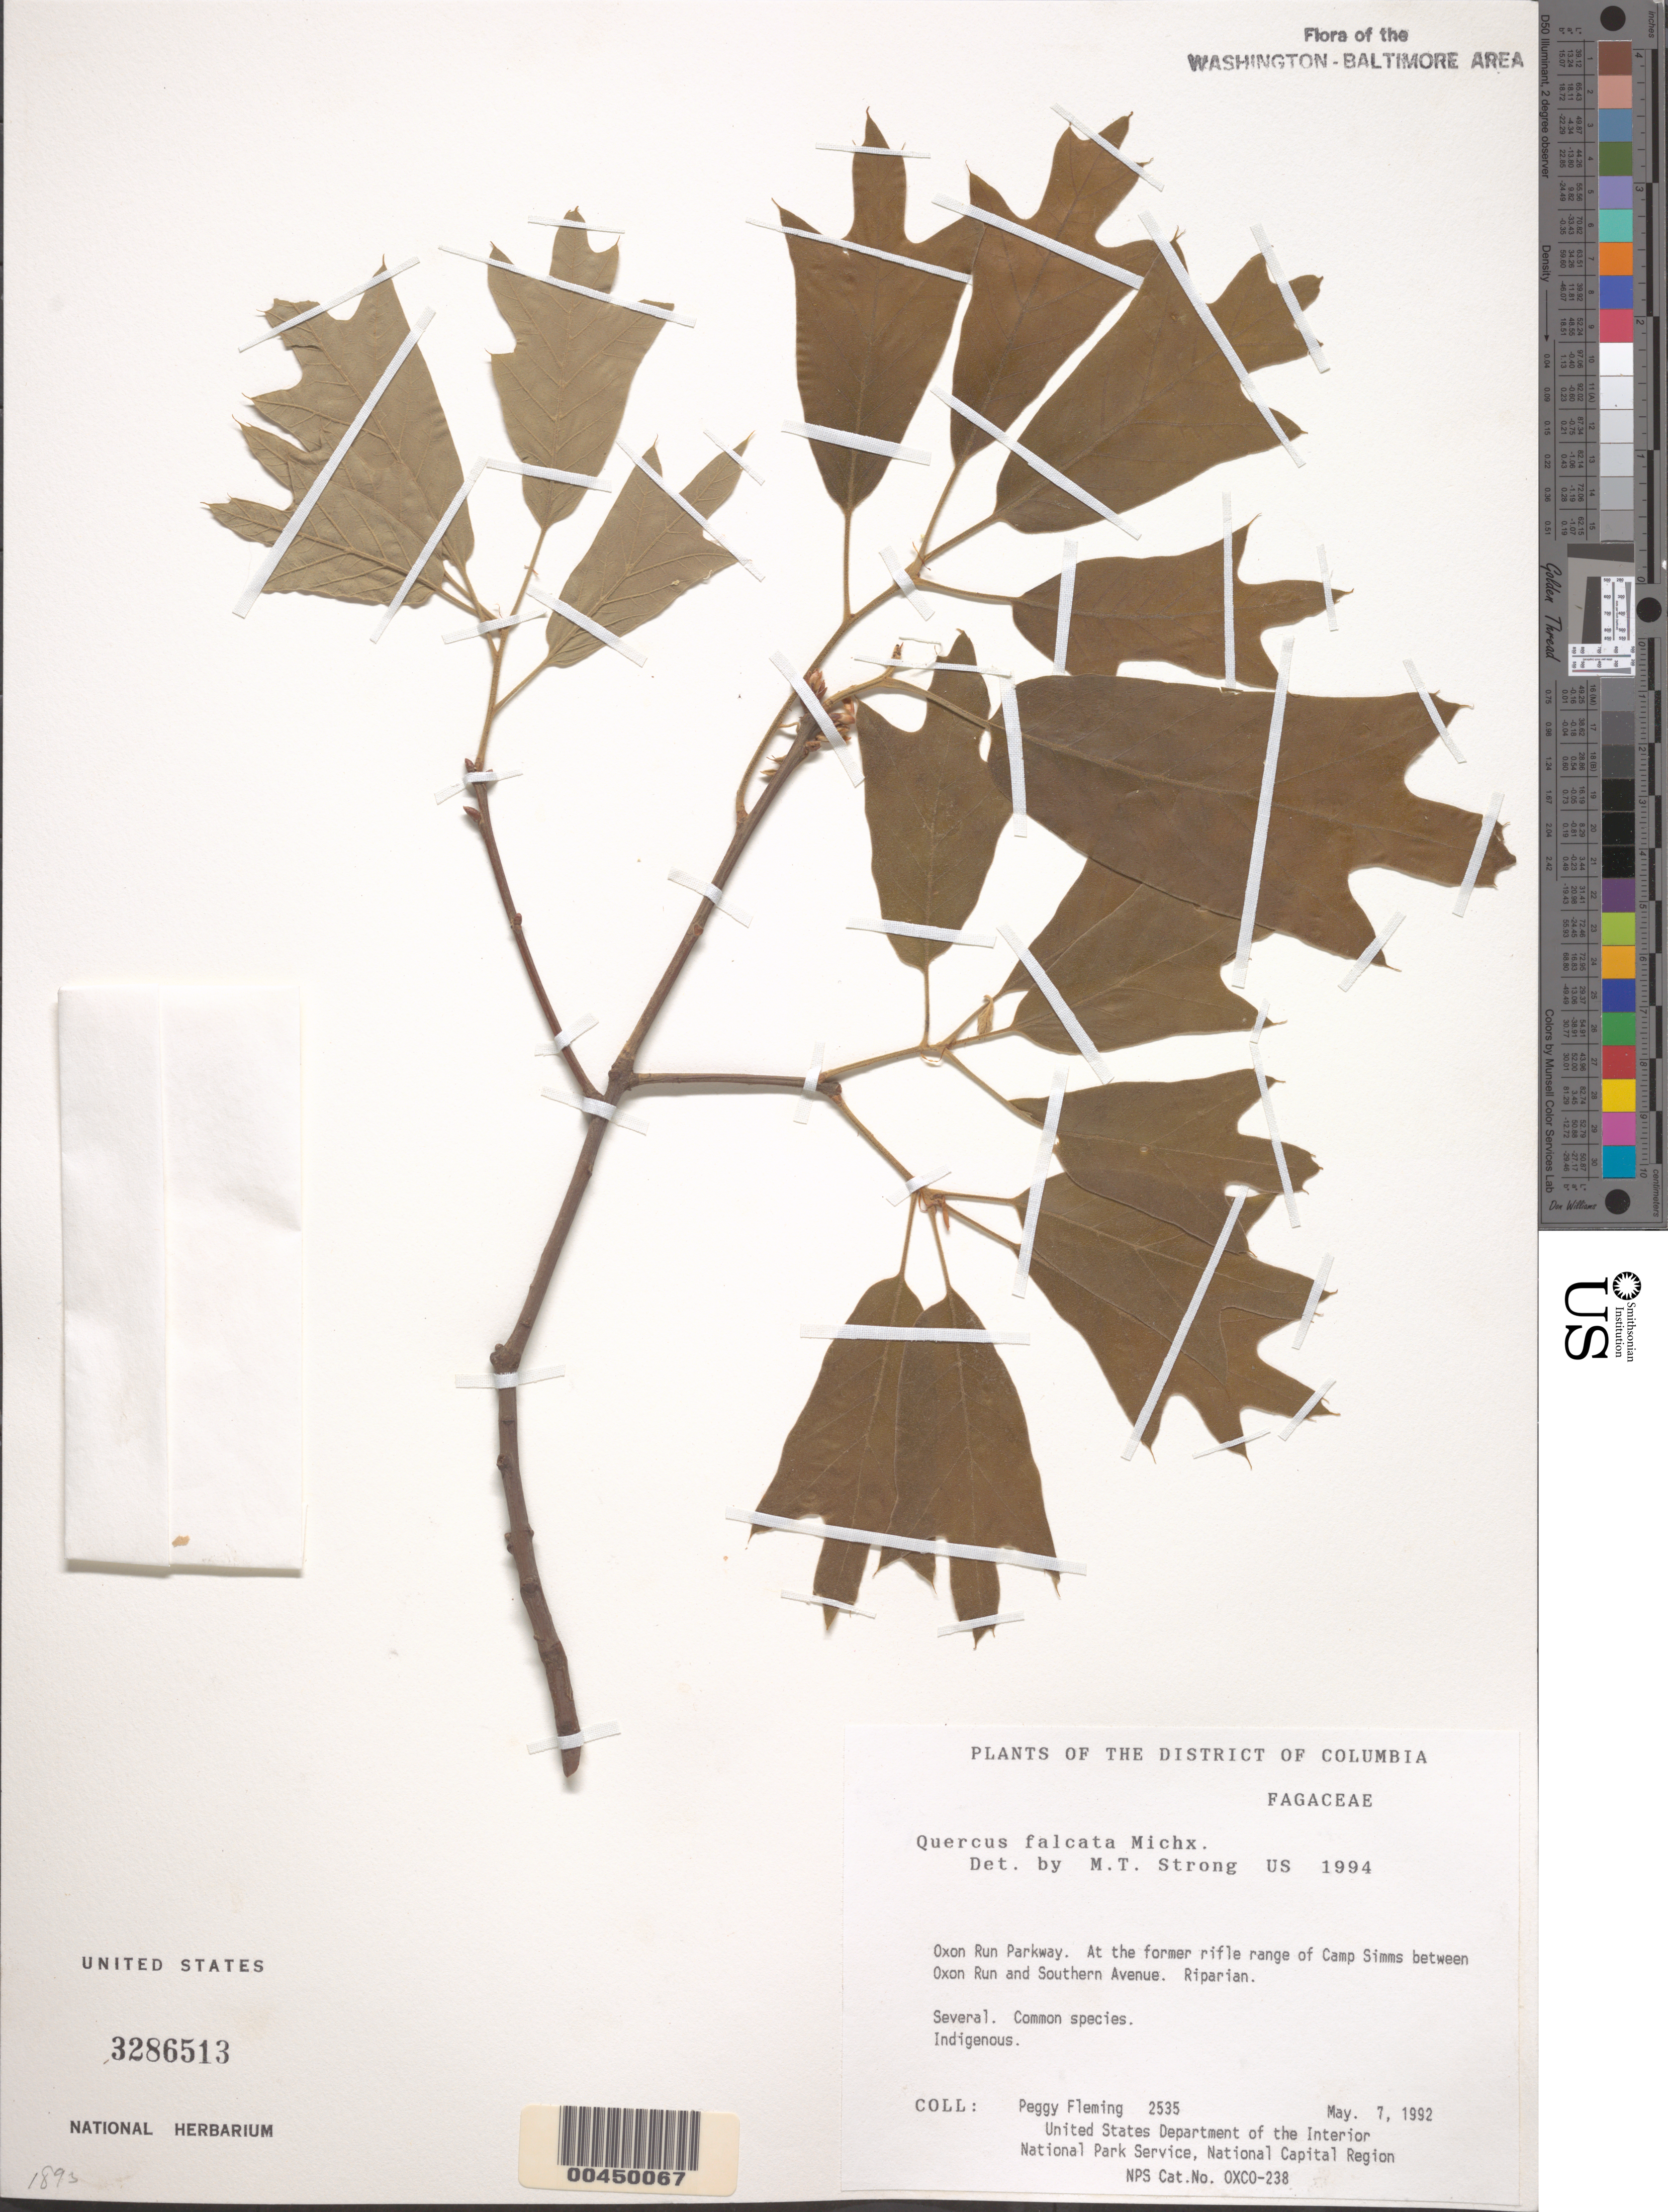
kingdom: Plantae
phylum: Tracheophyta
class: Magnoliopsida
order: Fagales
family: Fagaceae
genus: Quercus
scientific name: Quercus falcata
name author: Michx.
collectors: P. Fleming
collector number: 2535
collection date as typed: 07 May 1992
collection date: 1992-05-07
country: United States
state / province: District of Columbia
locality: Oxon Run Parkway, former rifle range of Camp Simms, between Oxon Run and Southern Ave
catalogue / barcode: US 3286513